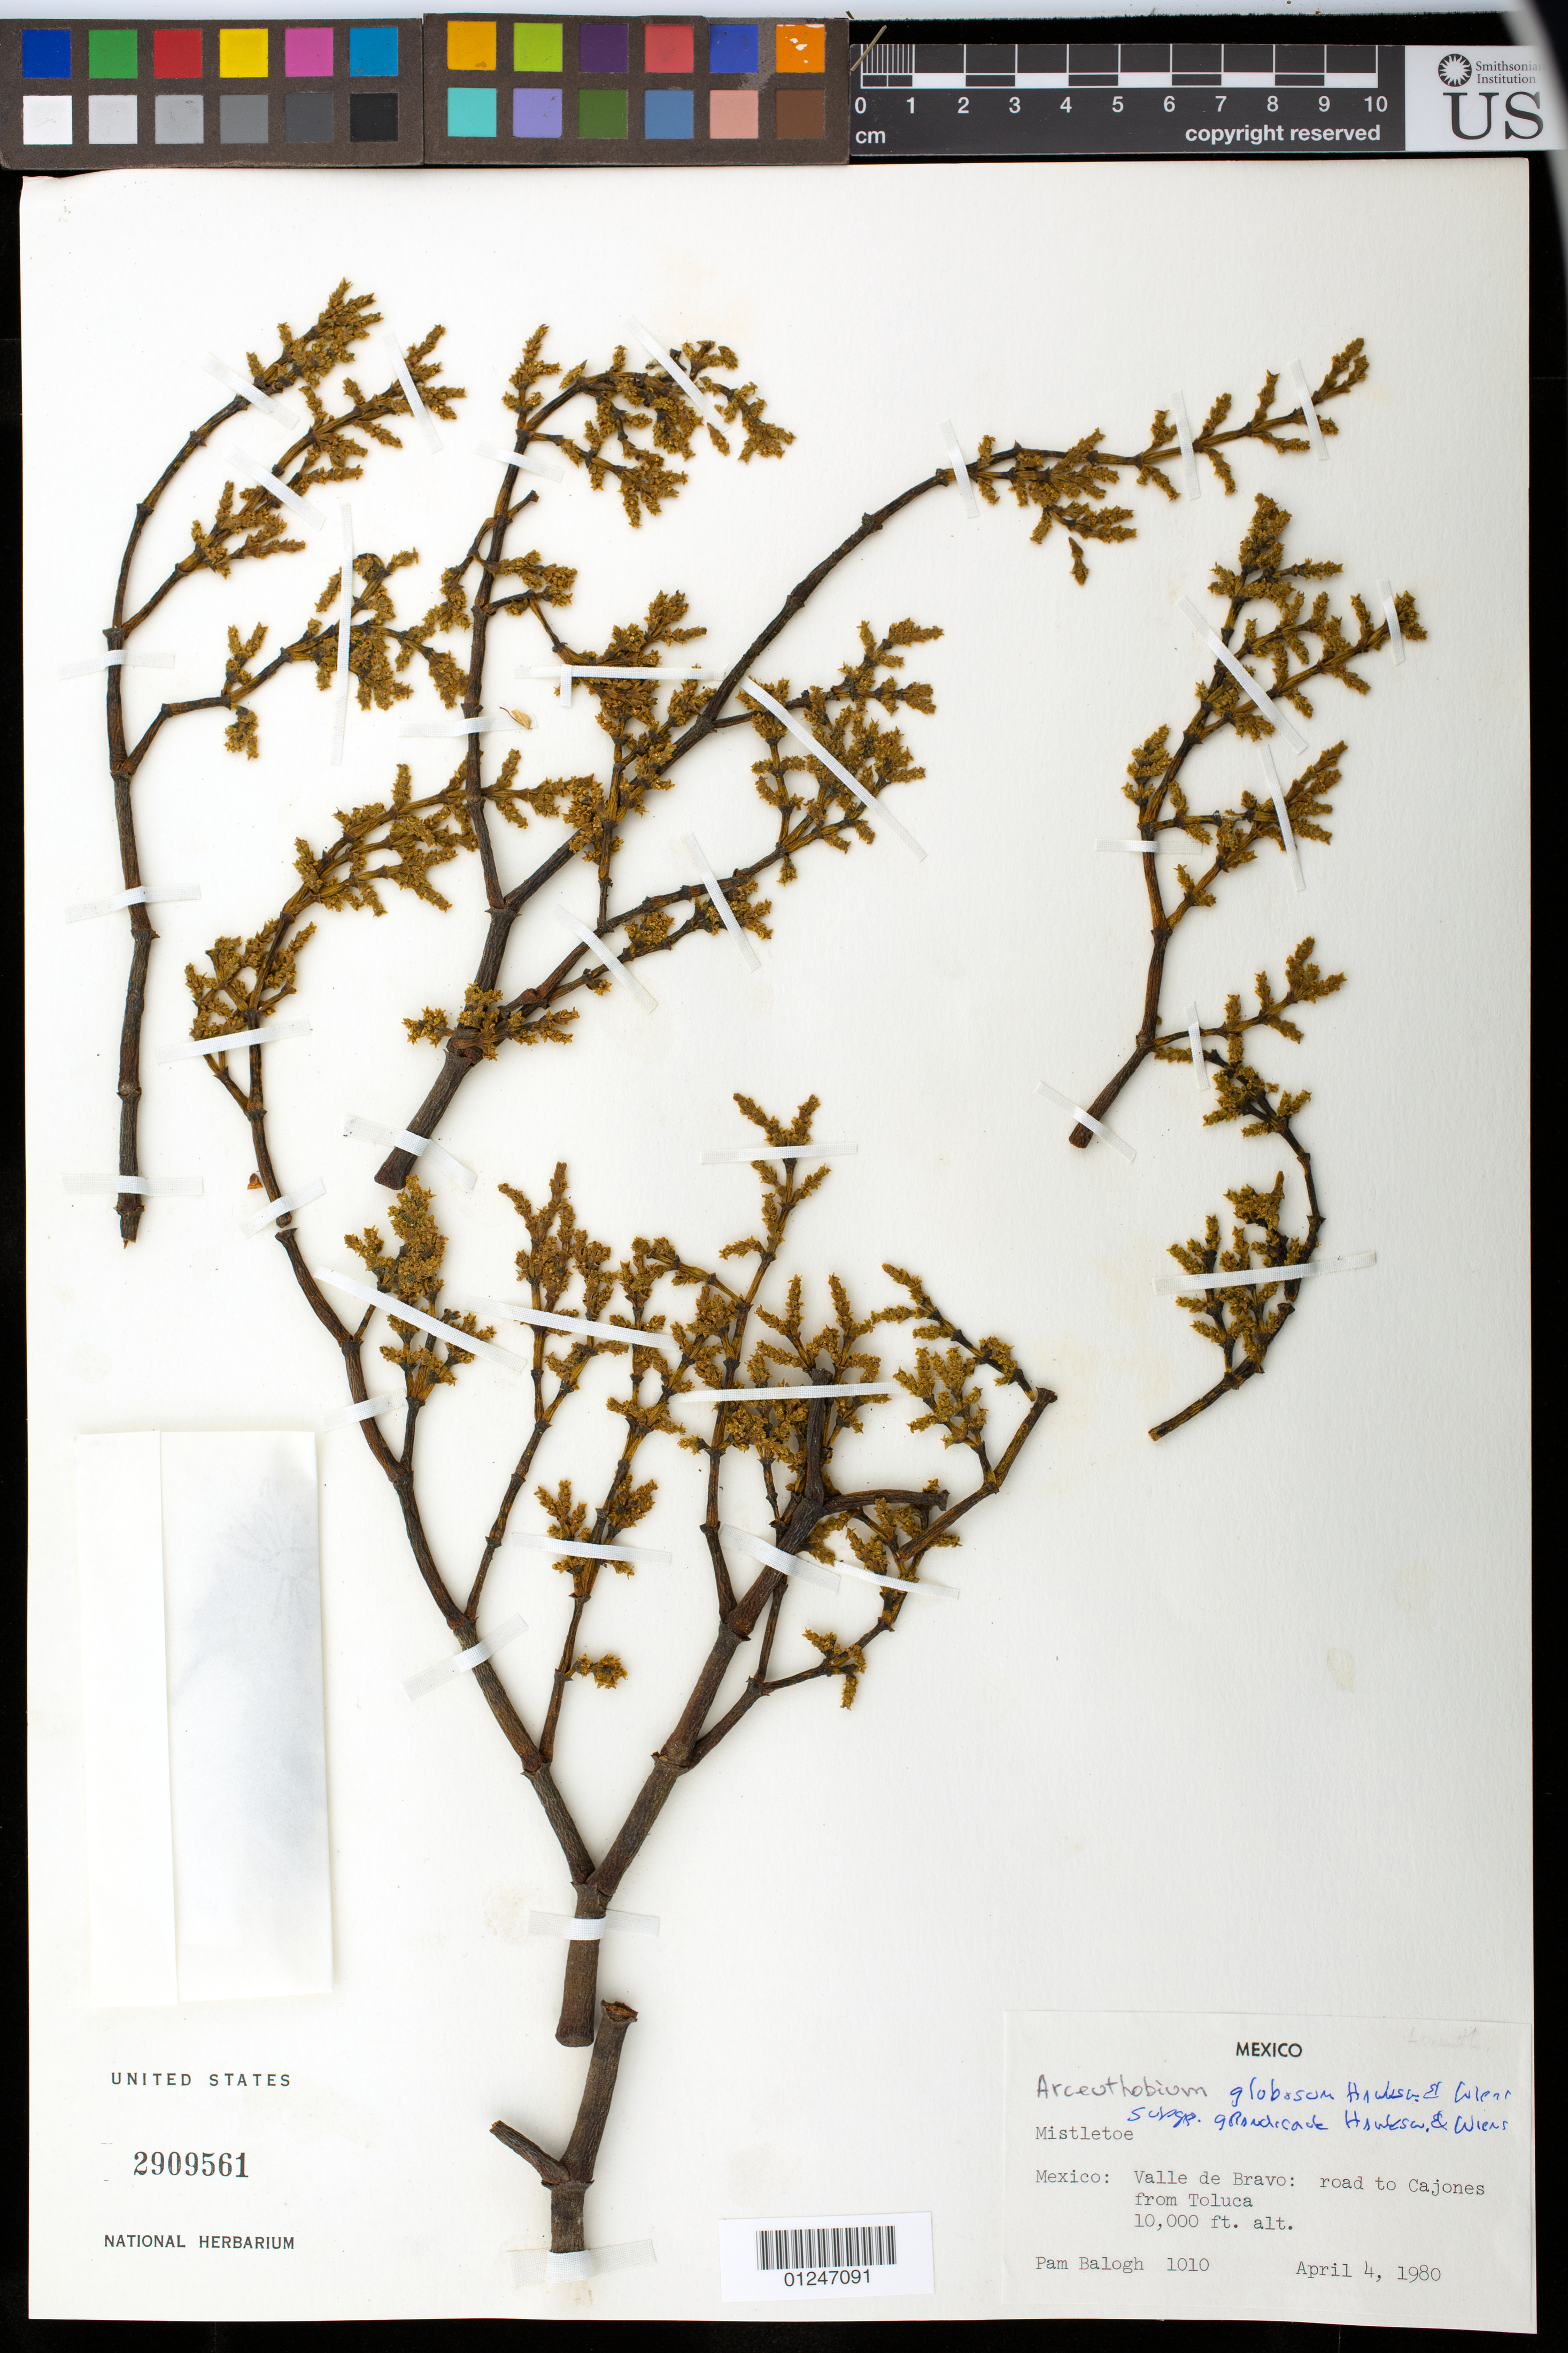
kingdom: Plantae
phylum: Tracheophyta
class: Magnoliopsida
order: Santalales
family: Viscaceae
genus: Arceuthobium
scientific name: Arceuthobium globosum subsp. grandicaule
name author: Hawksw. & Wiens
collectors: P. Burns-Balogh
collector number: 1010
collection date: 1980-04-04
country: Mexico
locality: Valle de Bravo, road to Cajones from Toluca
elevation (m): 3048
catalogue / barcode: US 2909561